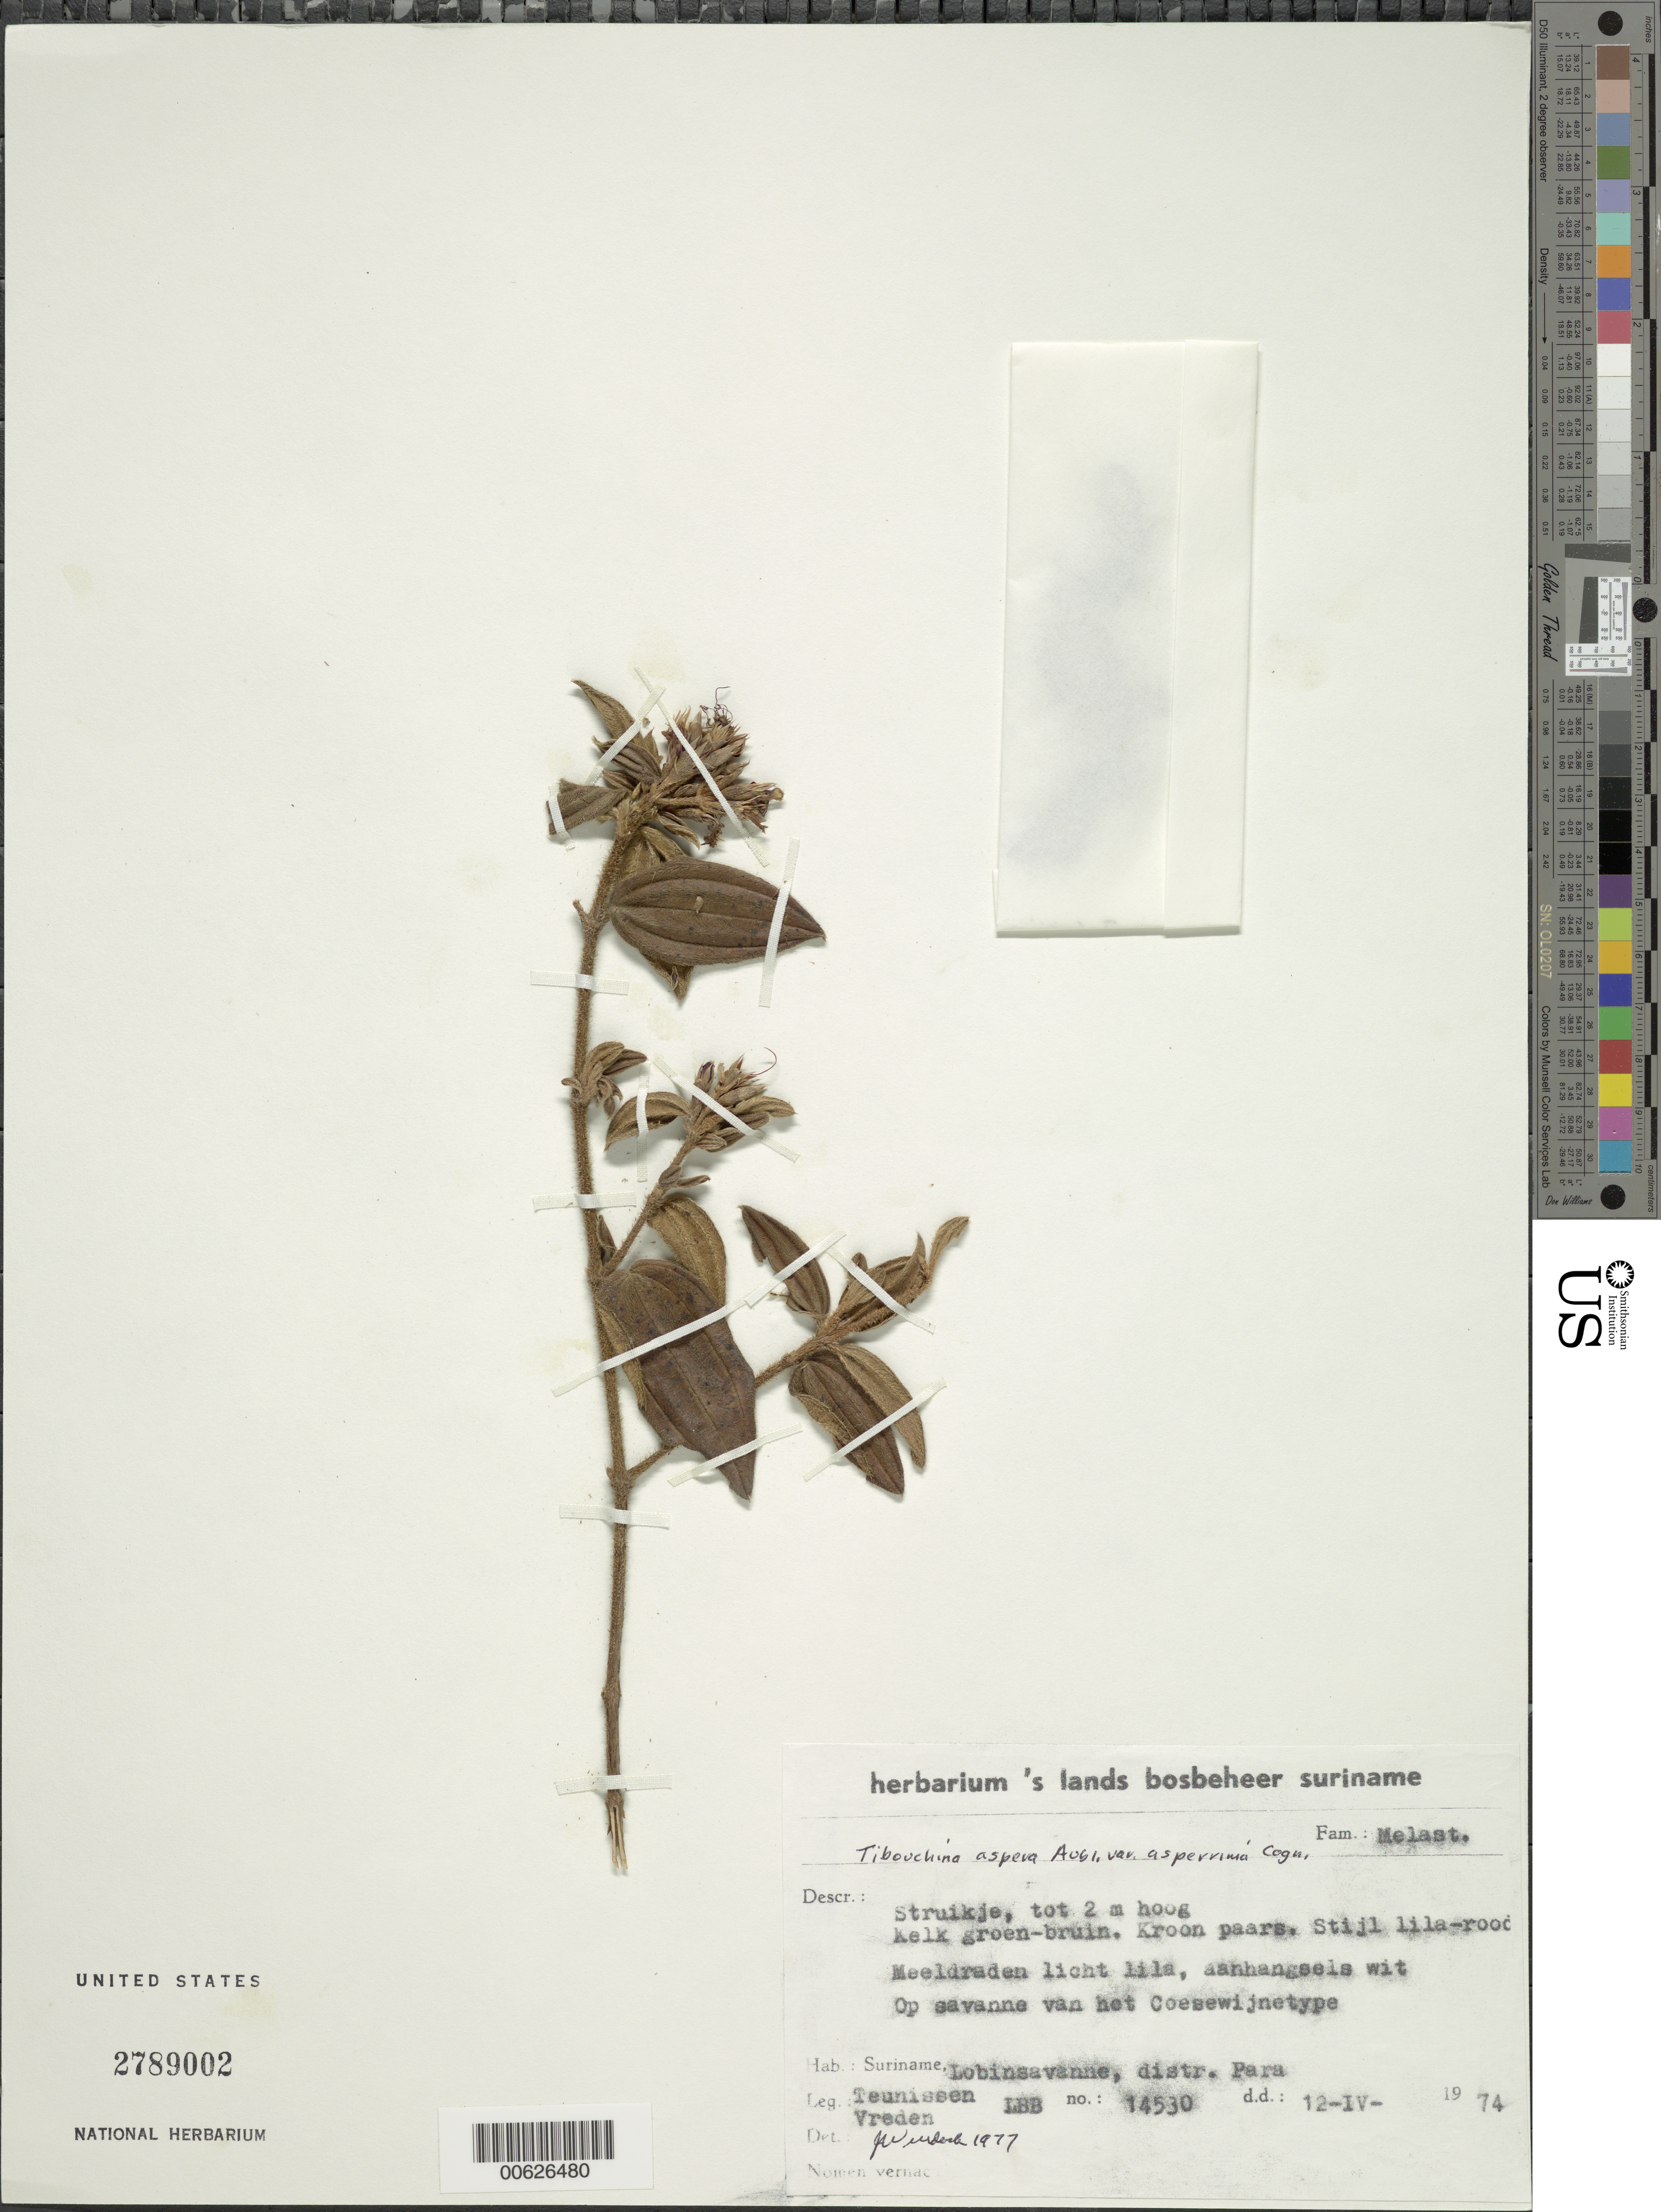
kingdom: Plantae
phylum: Tracheophyta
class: Magnoliopsida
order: Myrtales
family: Melastomataceae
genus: Tibouchina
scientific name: Tibouchina aspera var. asperrima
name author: Cogn.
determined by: Wurdack, John J., (US), US (UNITED STATES)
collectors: P. Teunissen & C. Vreden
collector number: LBB 14530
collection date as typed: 12-Apr-74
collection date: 1974-04-12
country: Suriname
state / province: Para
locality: Lobin Savanna, Coesewijne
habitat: Op savanne van het Coesewijnetype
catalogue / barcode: US 2789002